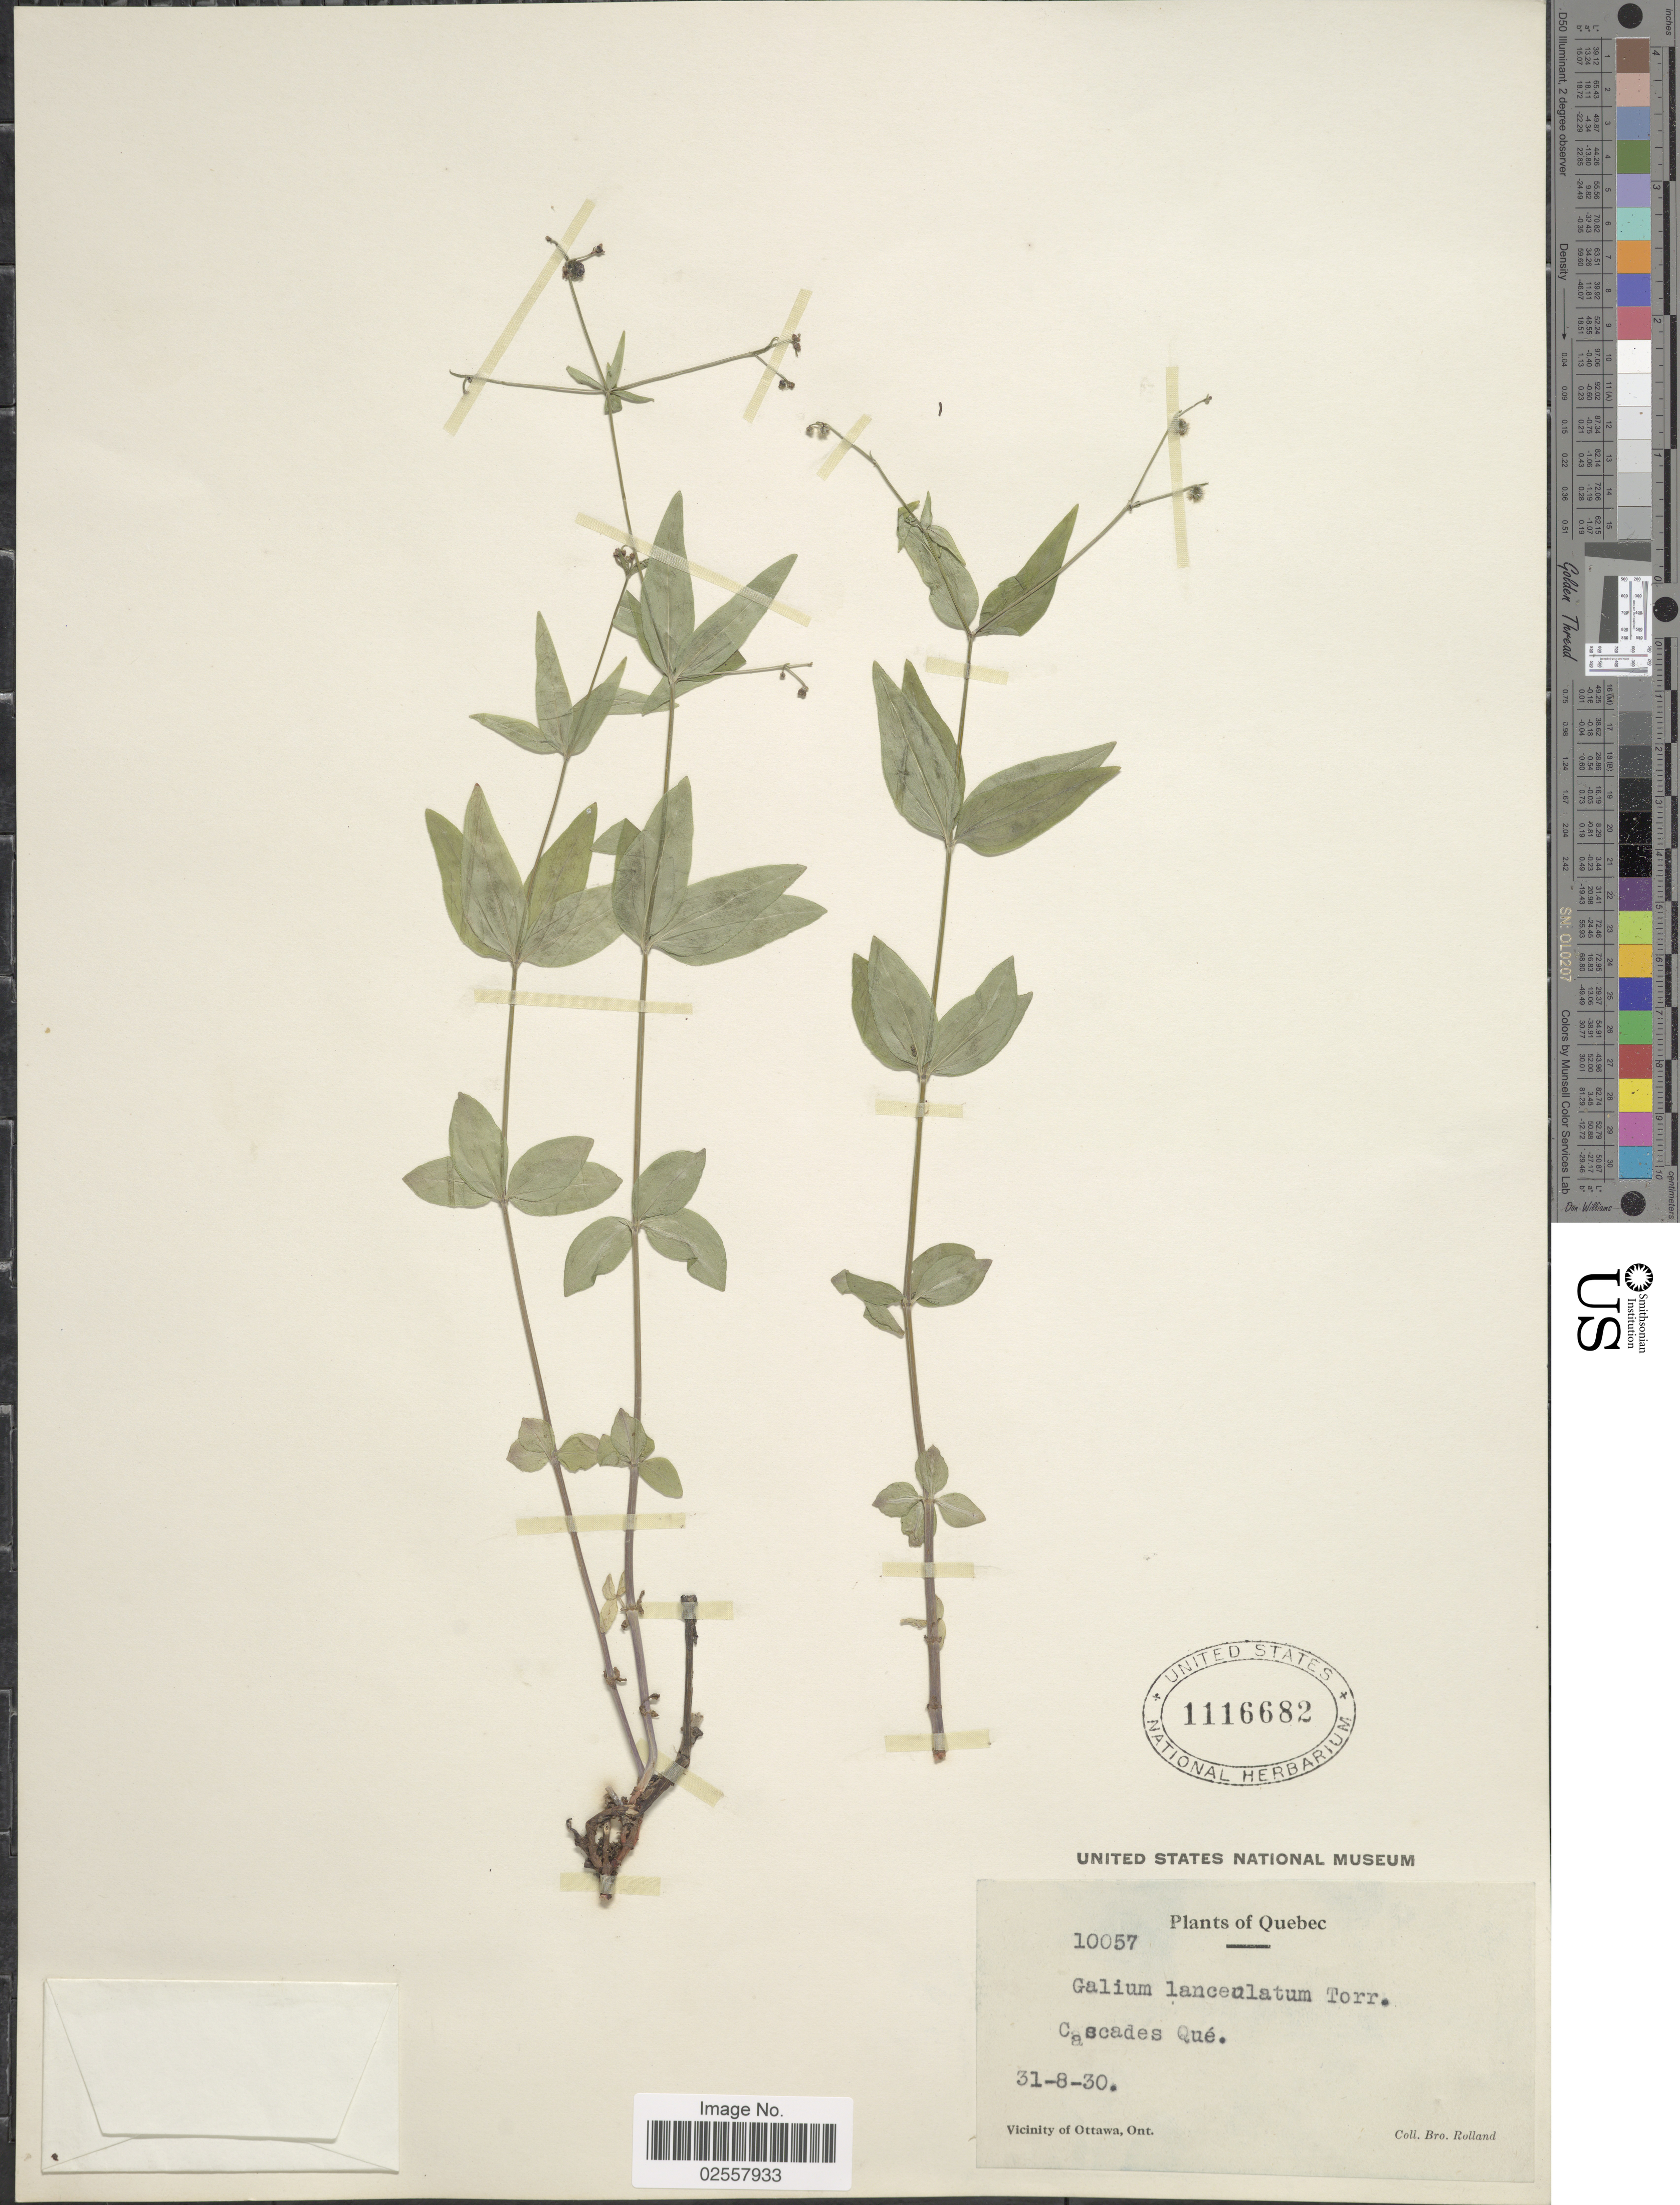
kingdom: Plantae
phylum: Tracheophyta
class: Magnoliopsida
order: Gentianales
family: Rubiaceae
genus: Galium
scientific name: Galium lanceolatum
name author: (Torr. & A. Gray) Torr.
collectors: B. Rolland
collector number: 10057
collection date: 1930-08-31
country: Canada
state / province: Quebec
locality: Cascades Que.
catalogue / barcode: US 1116682